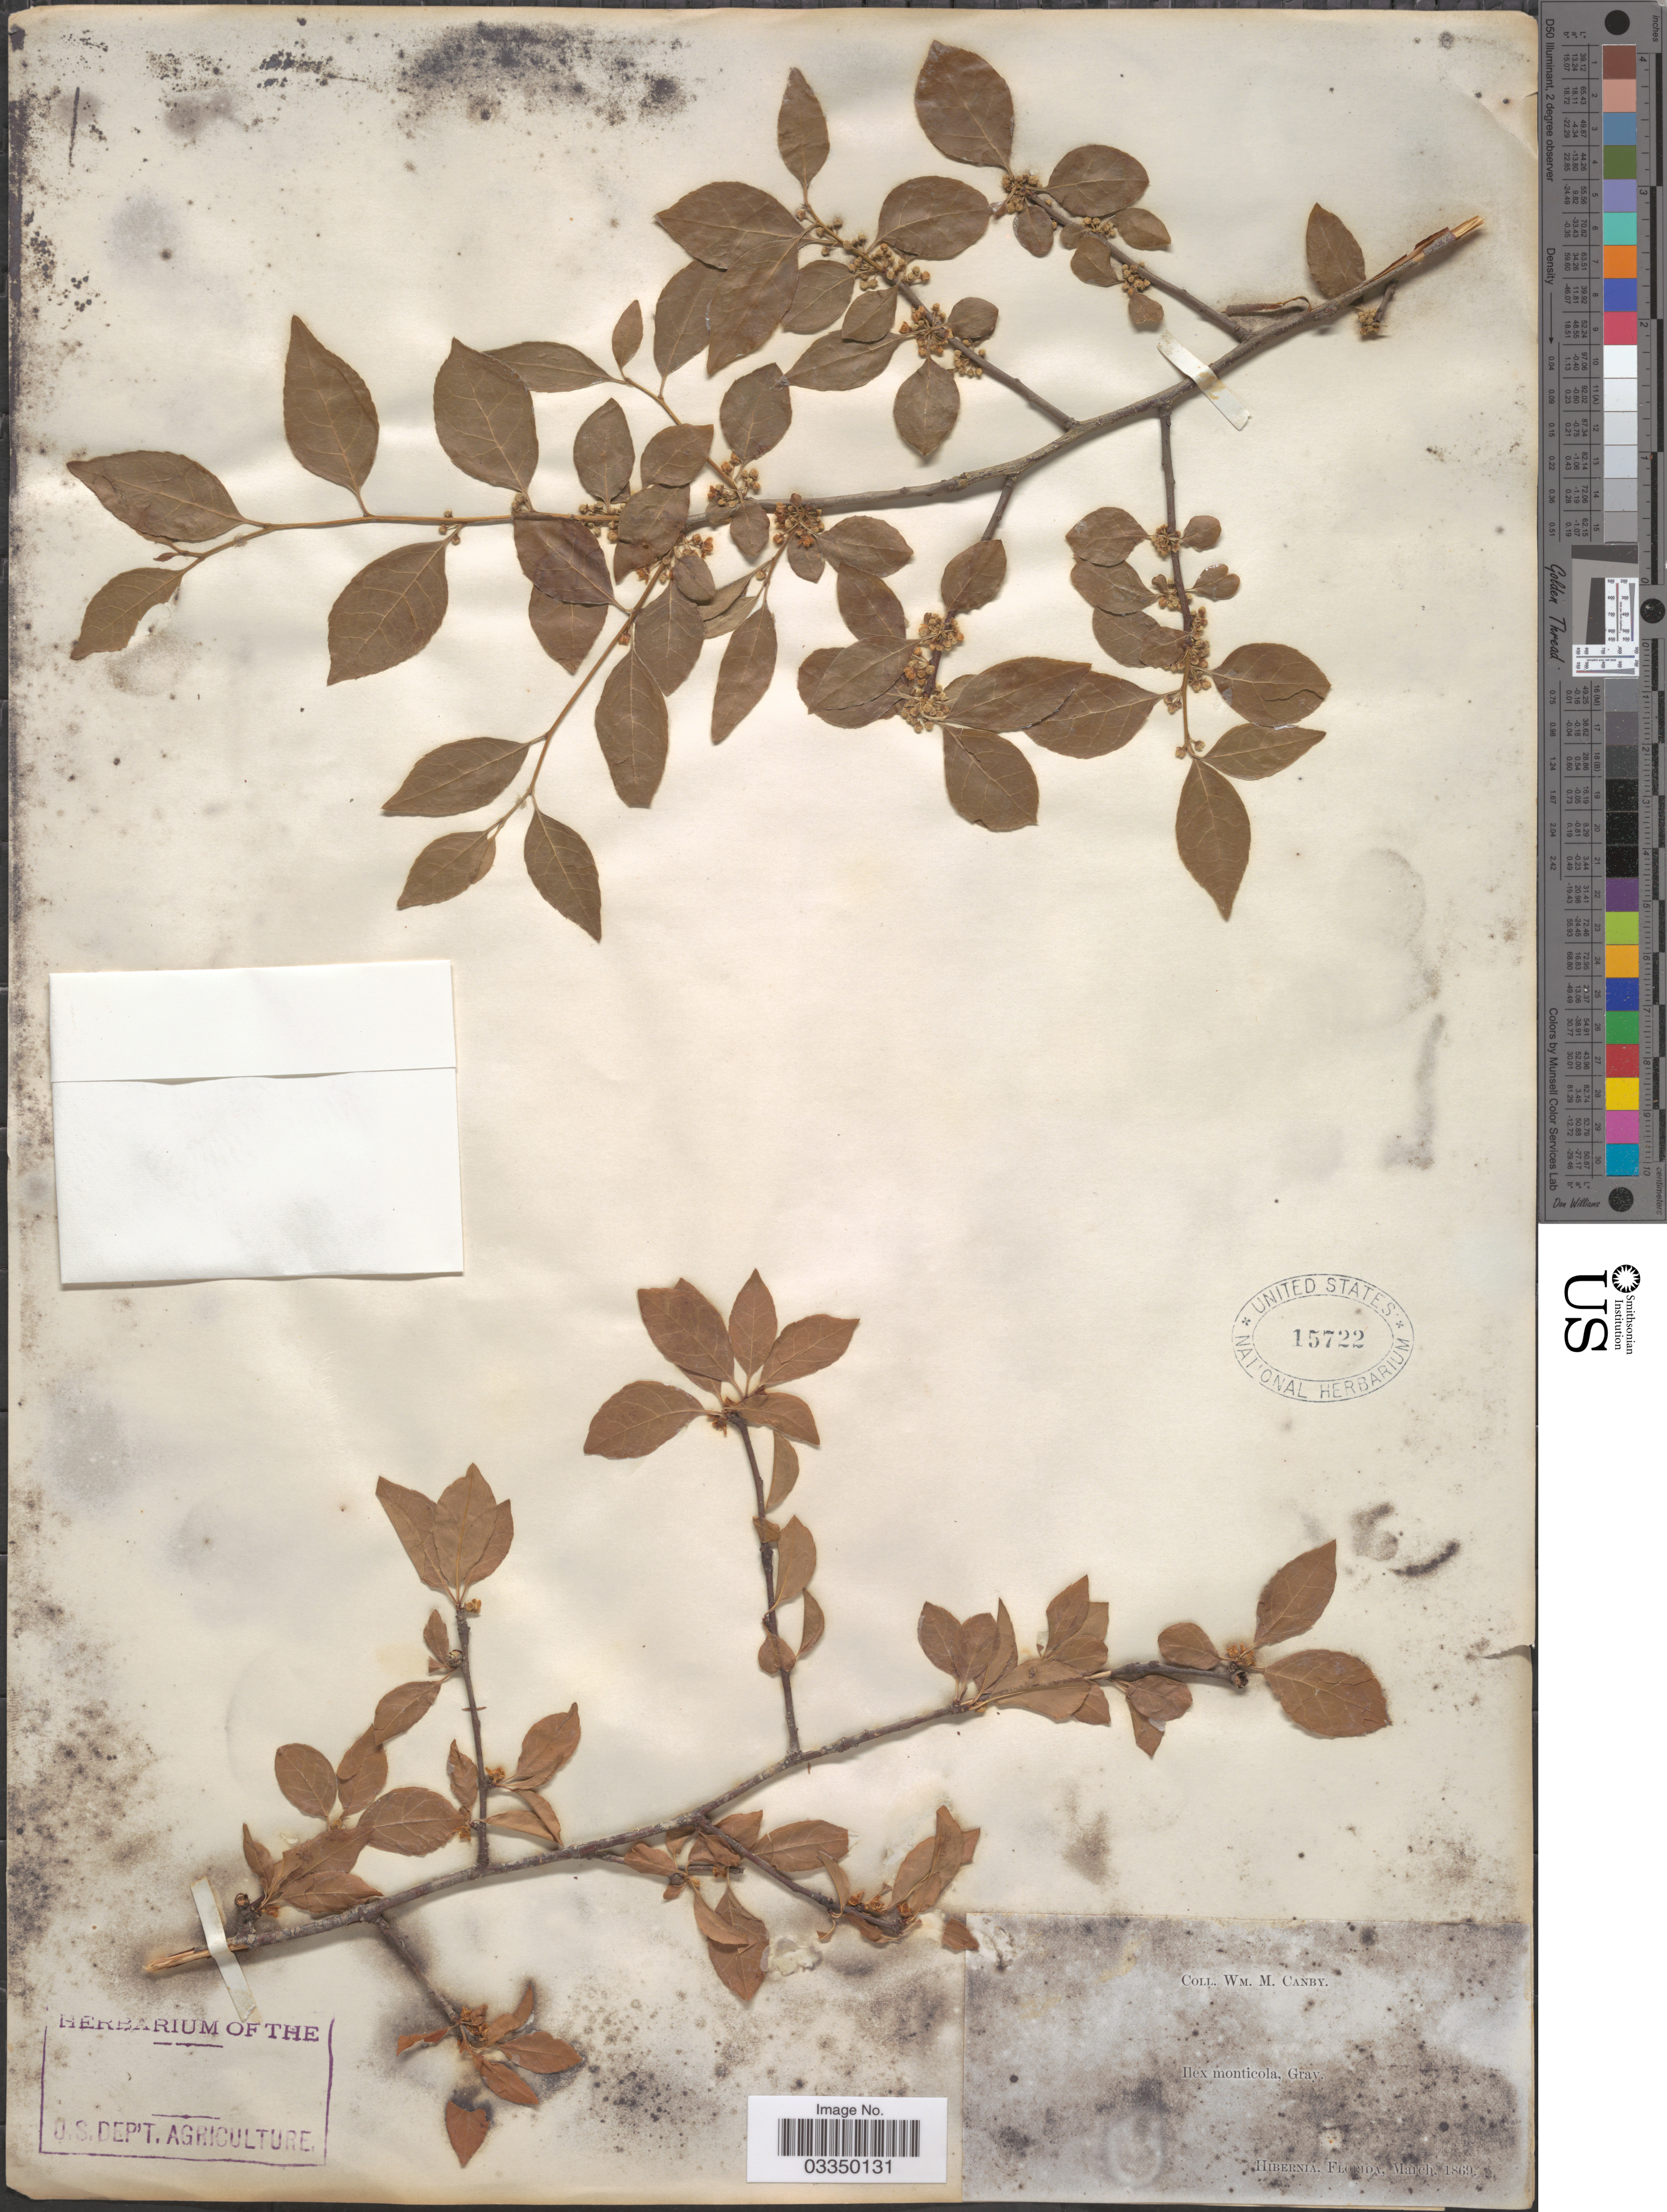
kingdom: Plantae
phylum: Tracheophyta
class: Magnoliopsida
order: Aquifoliales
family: Aquifoliaceae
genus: Ilex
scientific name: Ilex montana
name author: Torr. & A. Gray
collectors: ex herb. W.M. Canby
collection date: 1869-03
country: United States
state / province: Florida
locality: Hibernia.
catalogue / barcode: US 15722